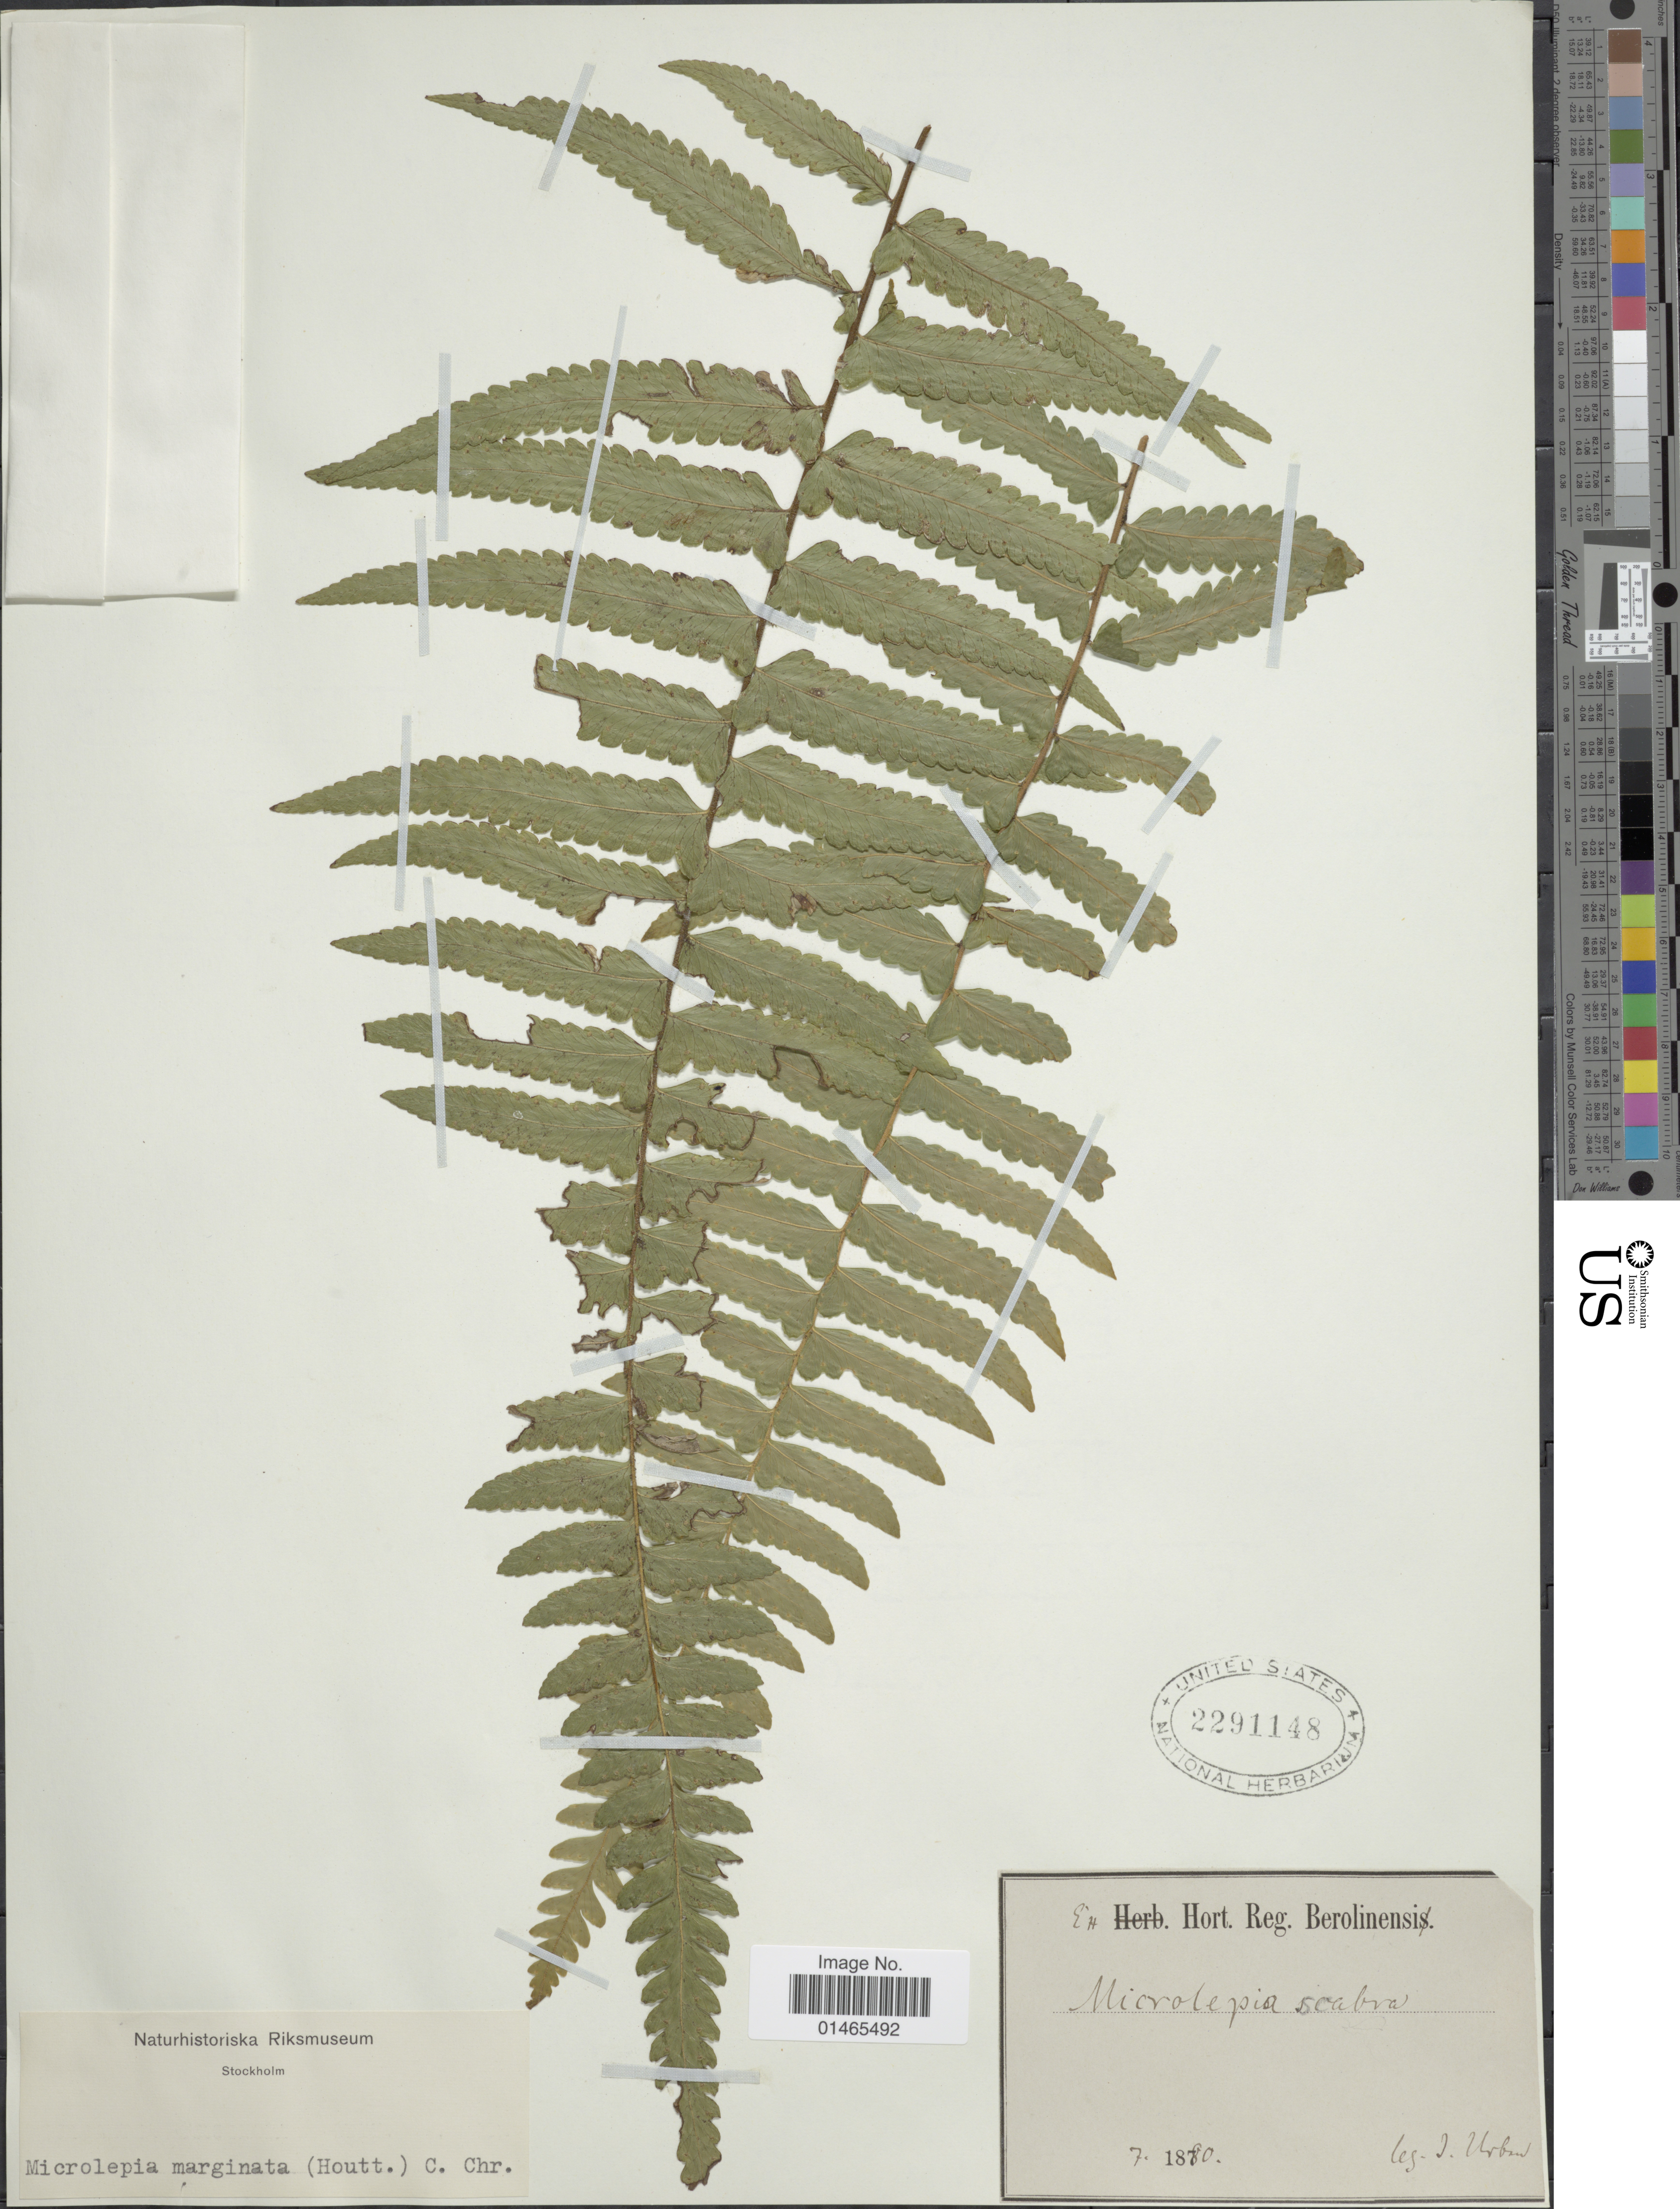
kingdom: Plantae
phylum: Tracheophyta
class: Polypodiopsida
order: Polypodiales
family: Dennstaedtiaceae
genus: Microlepia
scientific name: Microlepia marginata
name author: (Houtt.) C. Chr.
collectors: I. Urban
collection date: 1880-07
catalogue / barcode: US 2291148